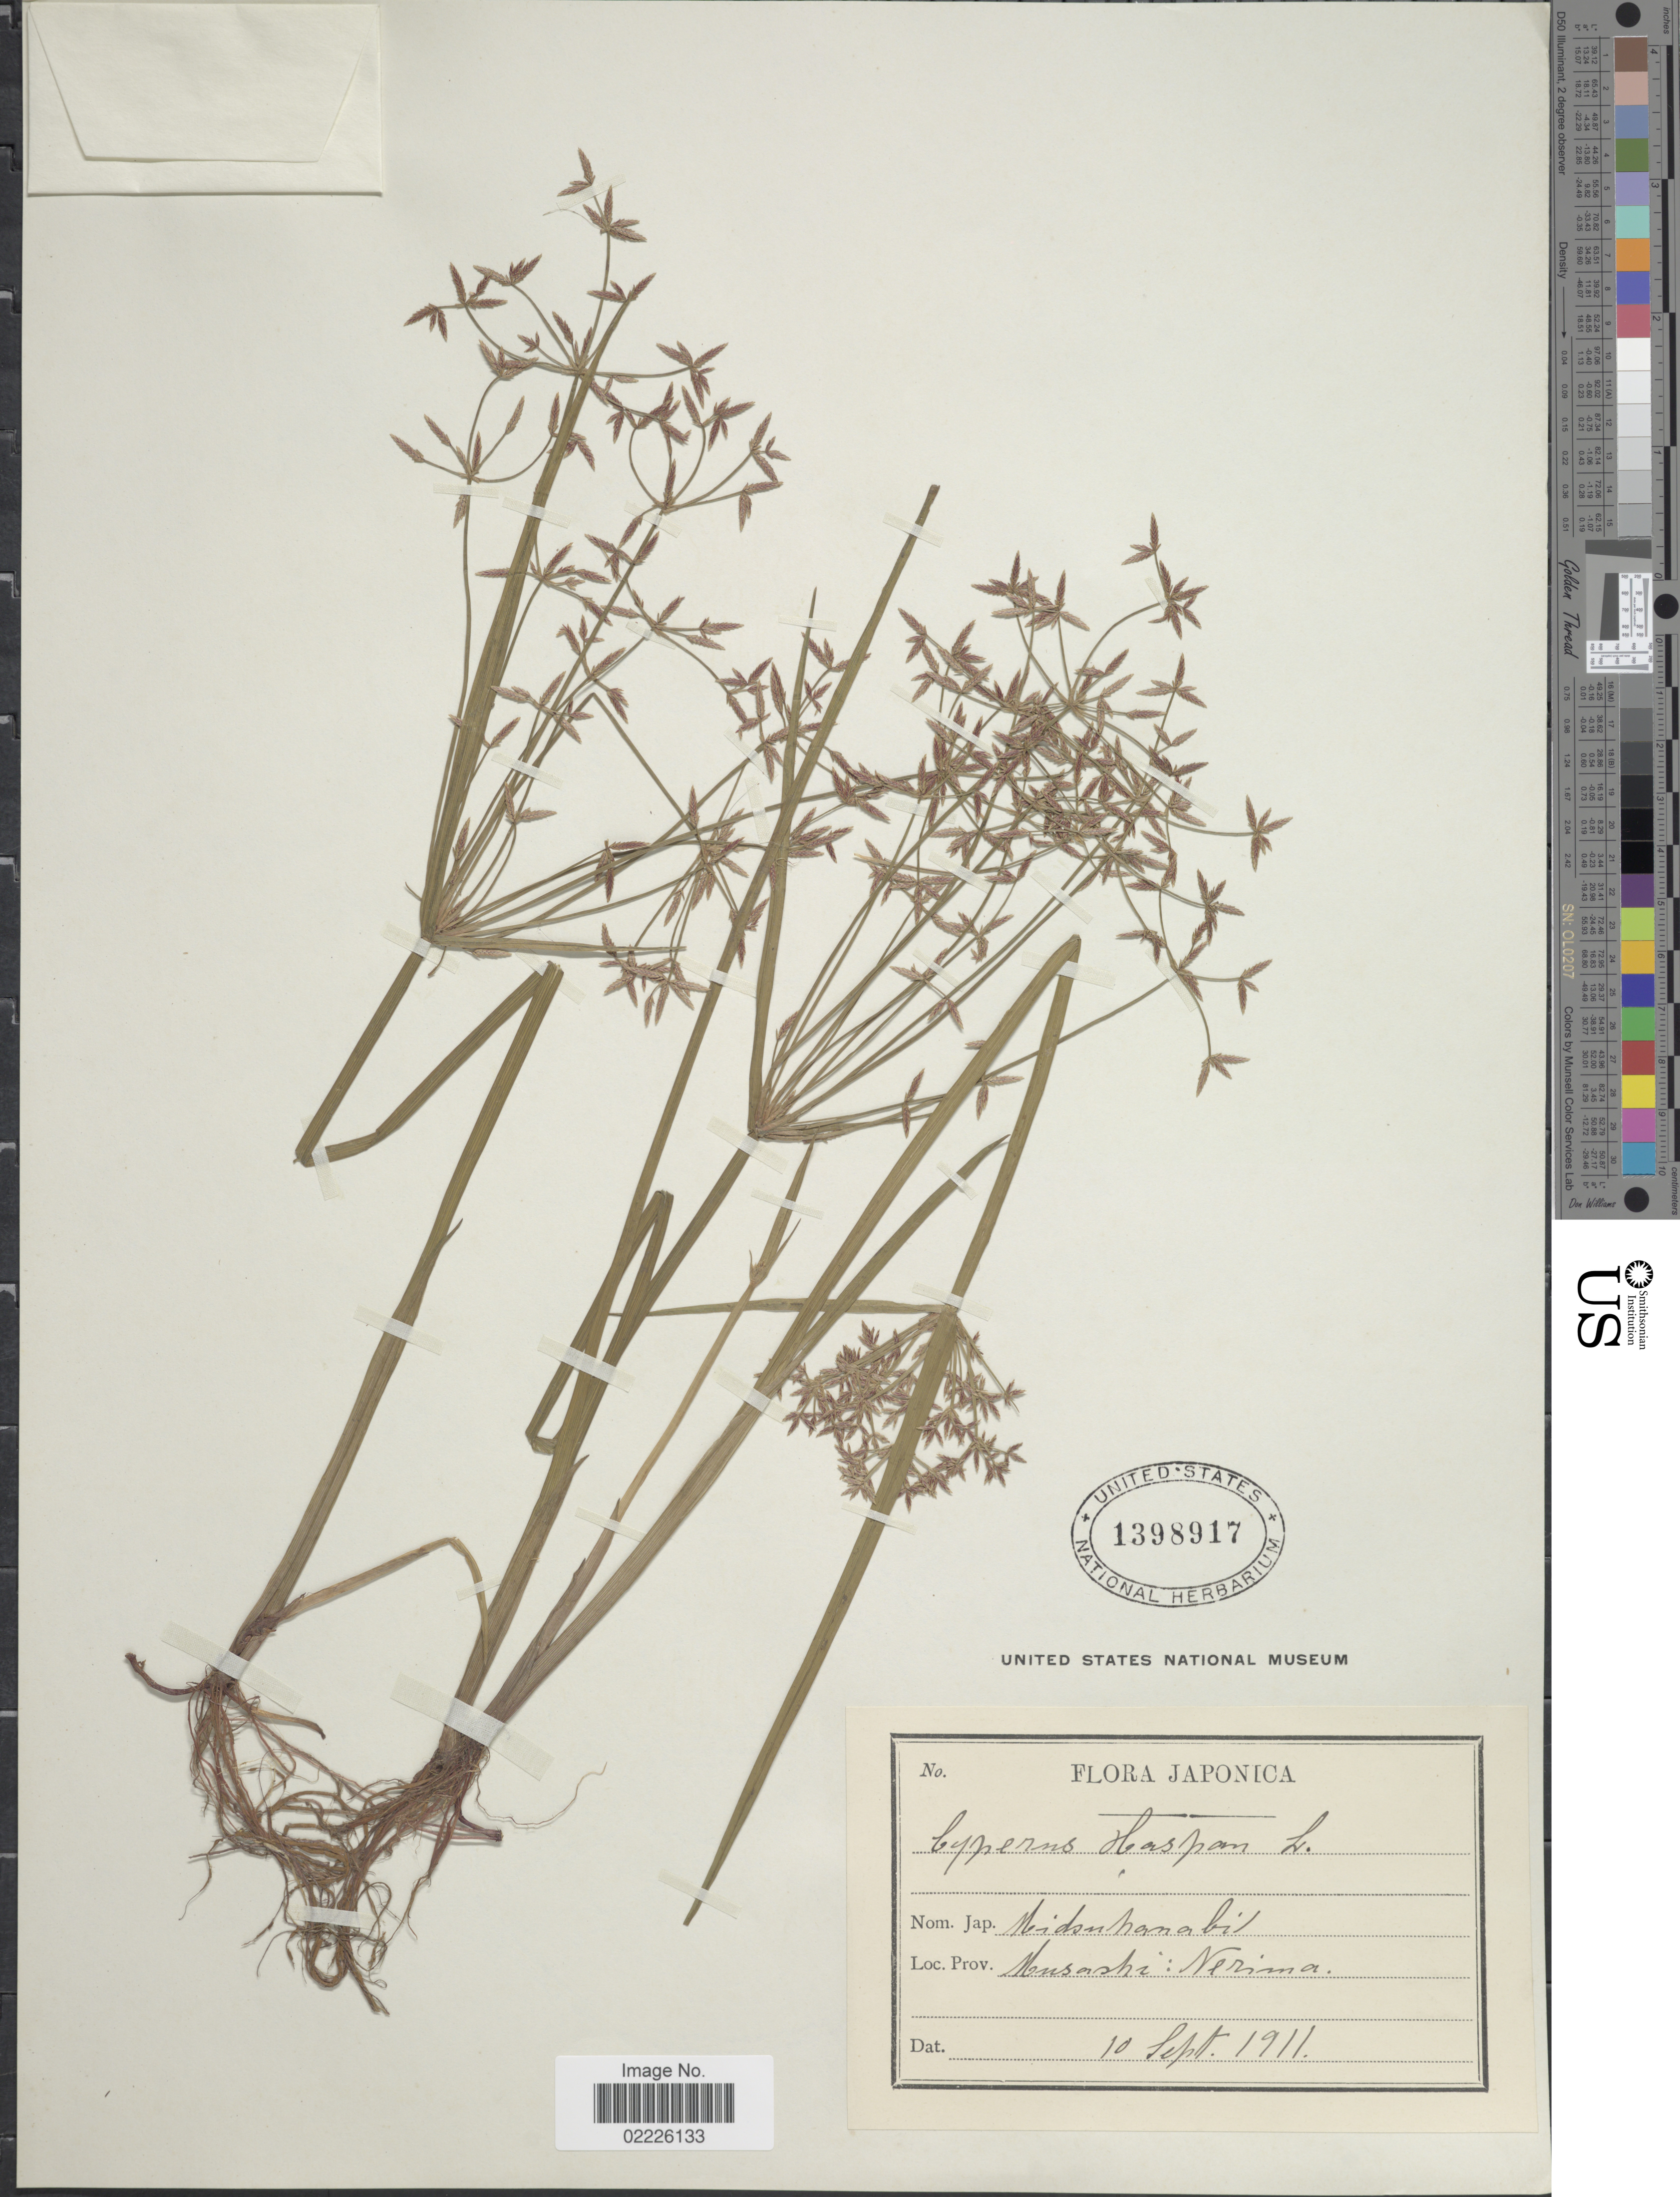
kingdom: Plantae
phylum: Tracheophyta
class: Liliopsida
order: Poales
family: Cyperaceae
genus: Cyperus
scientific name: Cyperus haspan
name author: L.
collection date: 1911-09-10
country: Japan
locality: Musashi: Nerima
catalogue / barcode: US 1398917